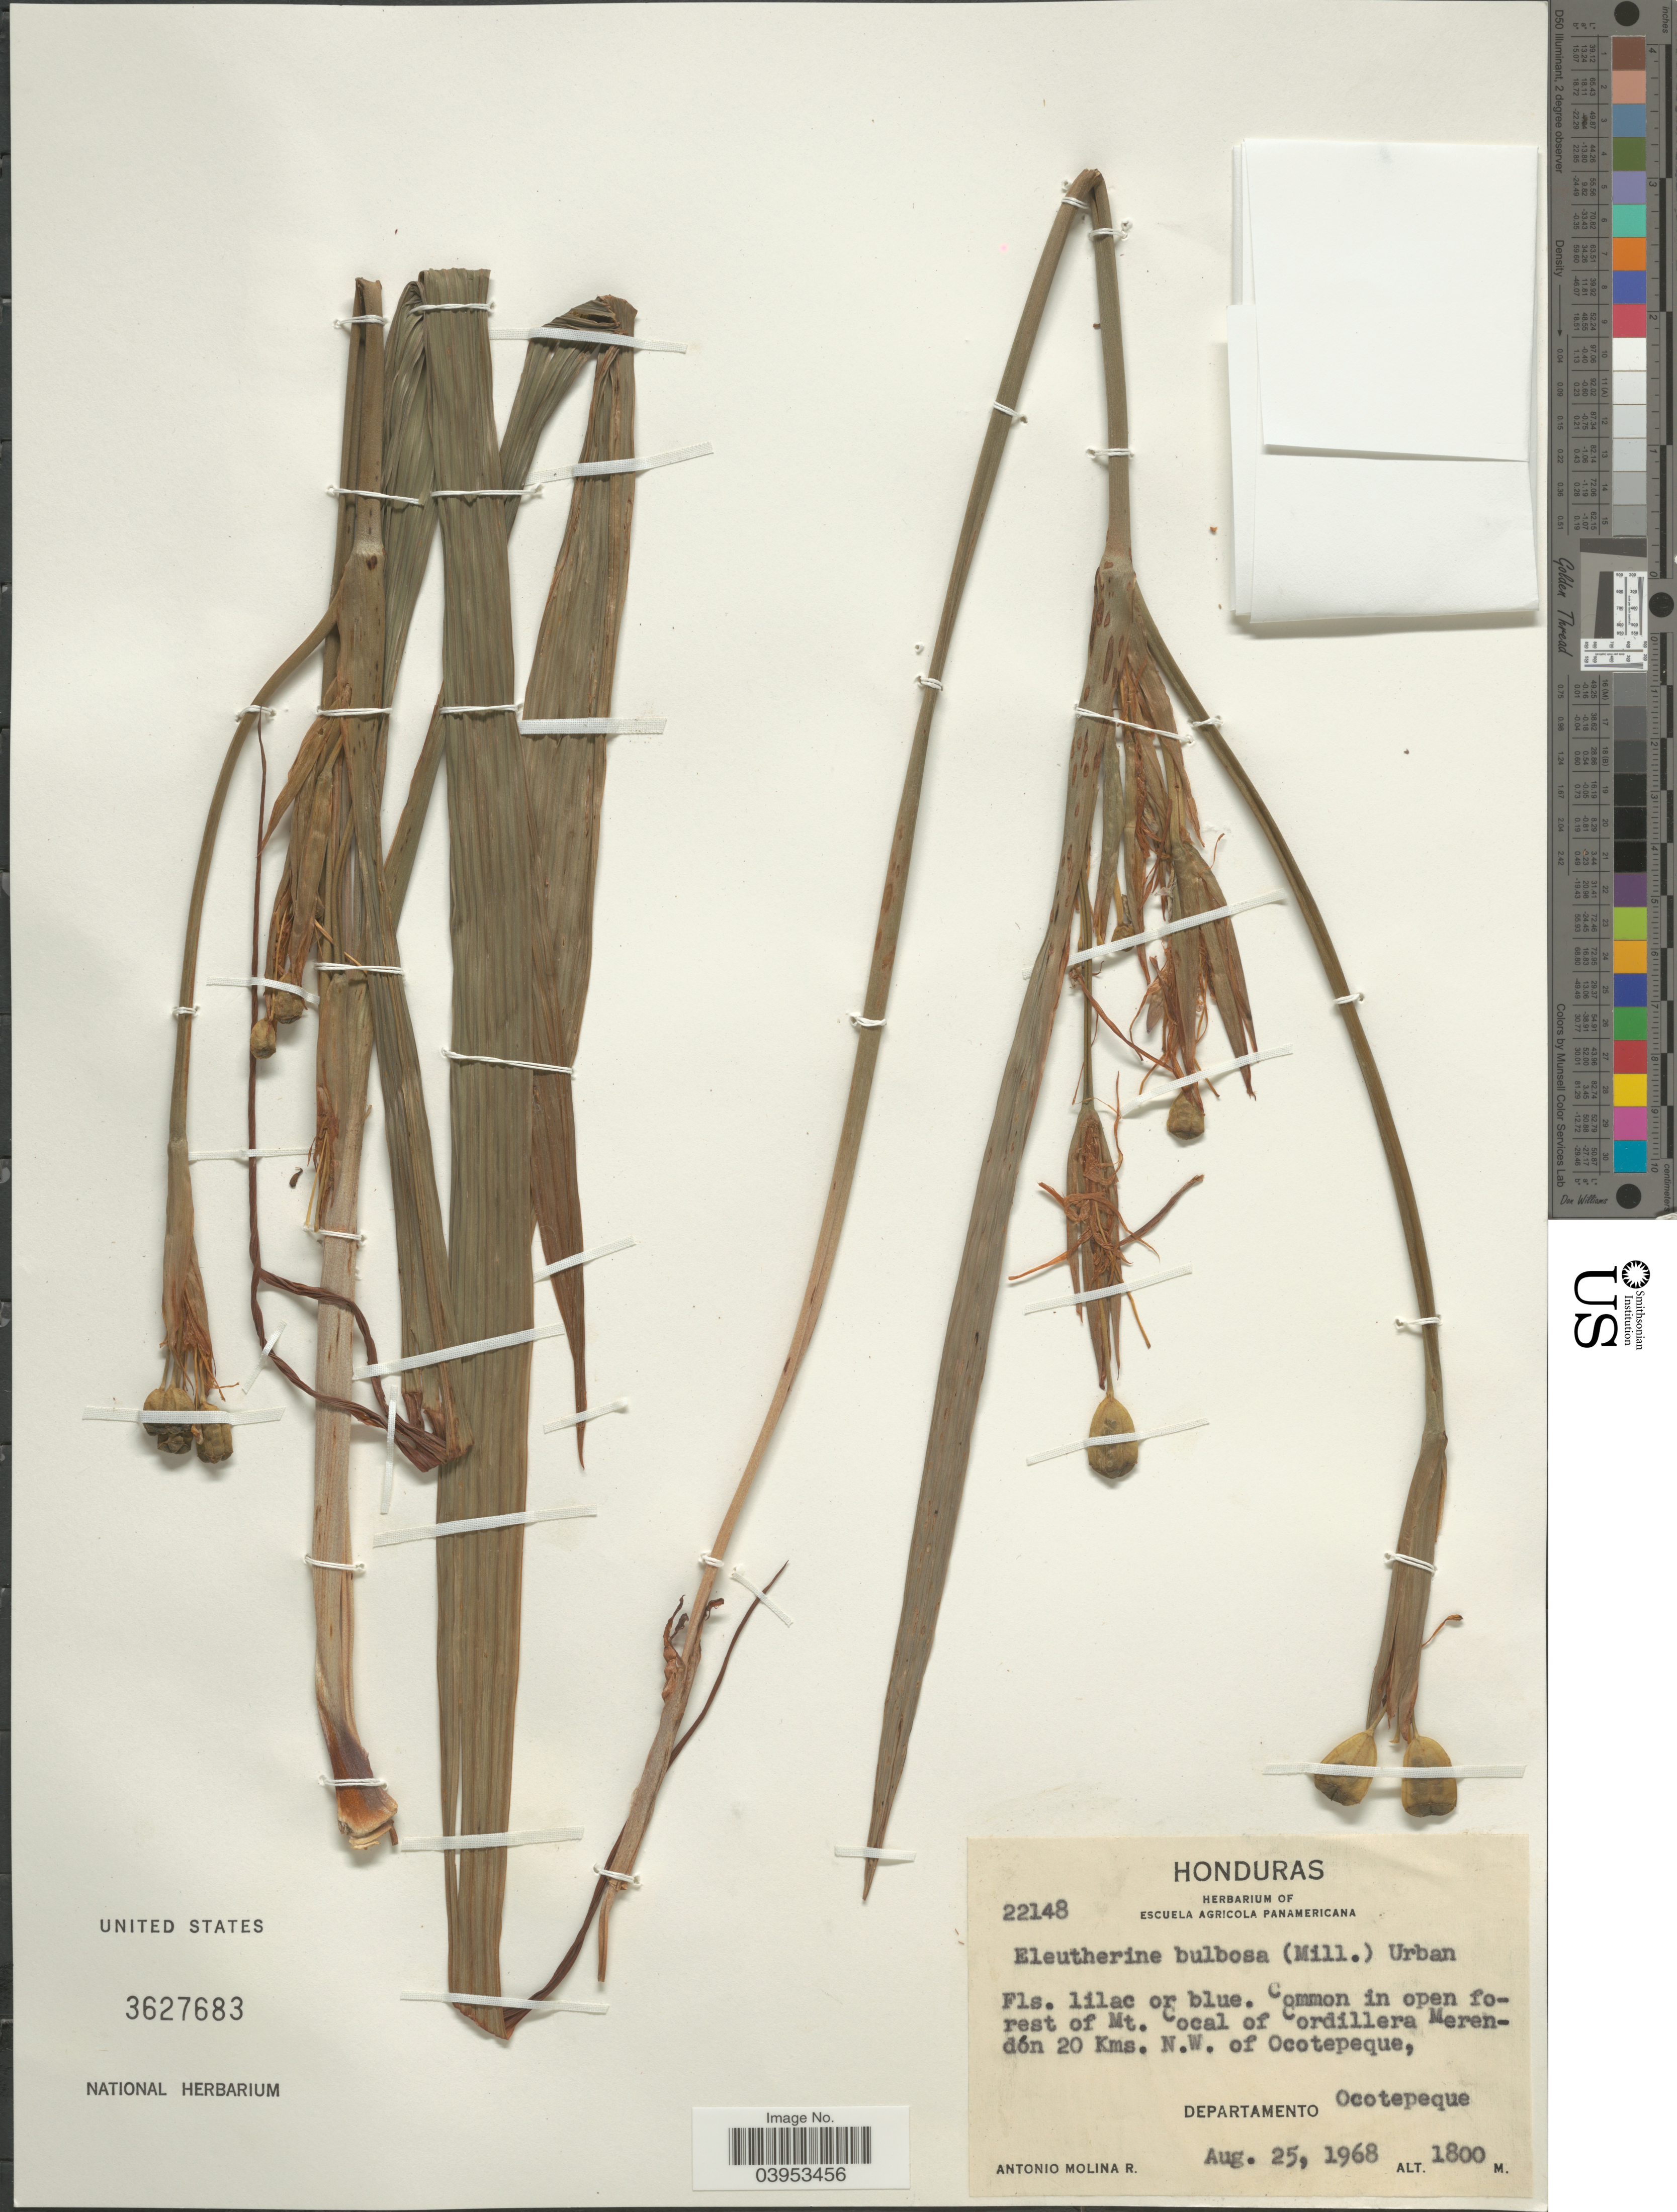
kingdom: Plantae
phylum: Tracheophyta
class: Liliopsida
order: Asparagales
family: Iridaceae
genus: Eleutherine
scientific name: Eleutherine latifolia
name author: (Standl. & L.O. Williams) Ravenna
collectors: A. Molina R.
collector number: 22148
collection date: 1968-08-25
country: Honduras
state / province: Ocotepeque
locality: In open forest of Mt. Cocal of Cordillera Merendón 20 Kms. N.W. of Ocotepeque, Departamento Ocotepeque.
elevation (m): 1800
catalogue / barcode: US 3627683